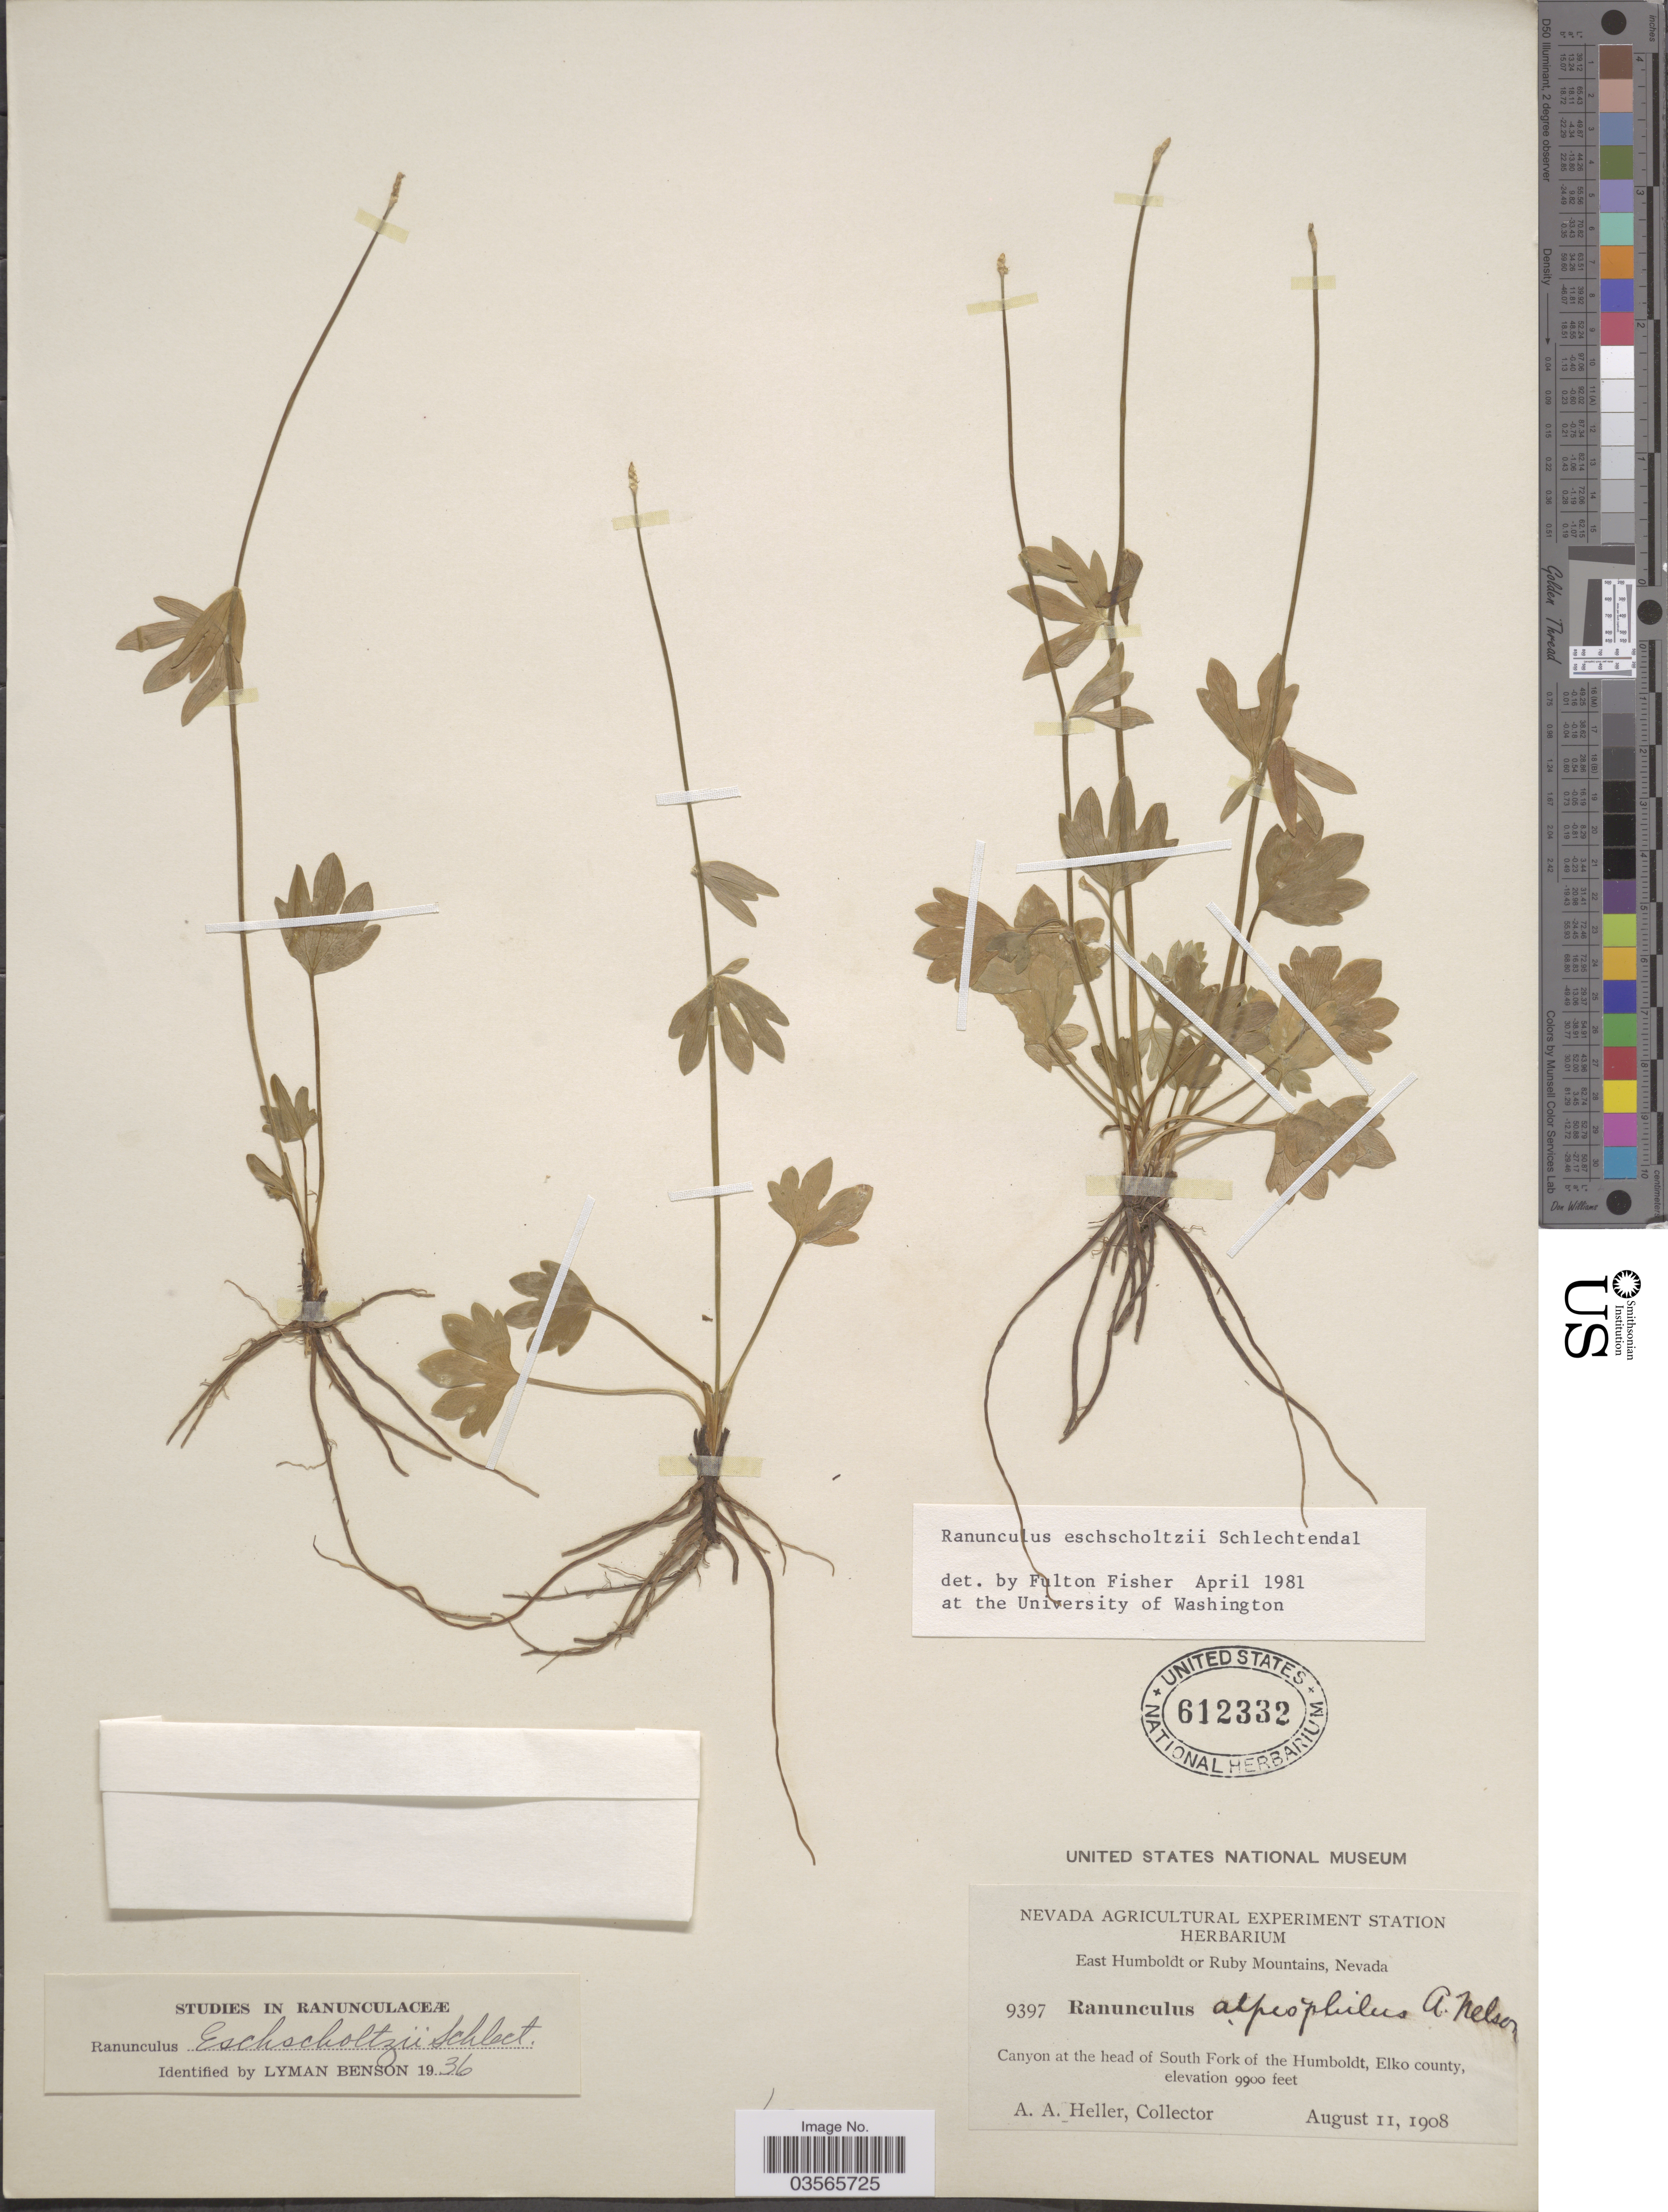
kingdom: Plantae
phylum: Tracheophyta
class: Magnoliopsida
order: Ranunculales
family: Ranunculaceae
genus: Ranunculus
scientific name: Ranunculus eschscholtzii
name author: Schltdl.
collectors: A. A. Heller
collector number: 9397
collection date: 1908-08-11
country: United States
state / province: Nevada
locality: East Humboldt or Ruby Mountains, Neveda. Canyon at the head of South Fork of the Humboldt, Elko county.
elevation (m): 3018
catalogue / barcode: US 612332